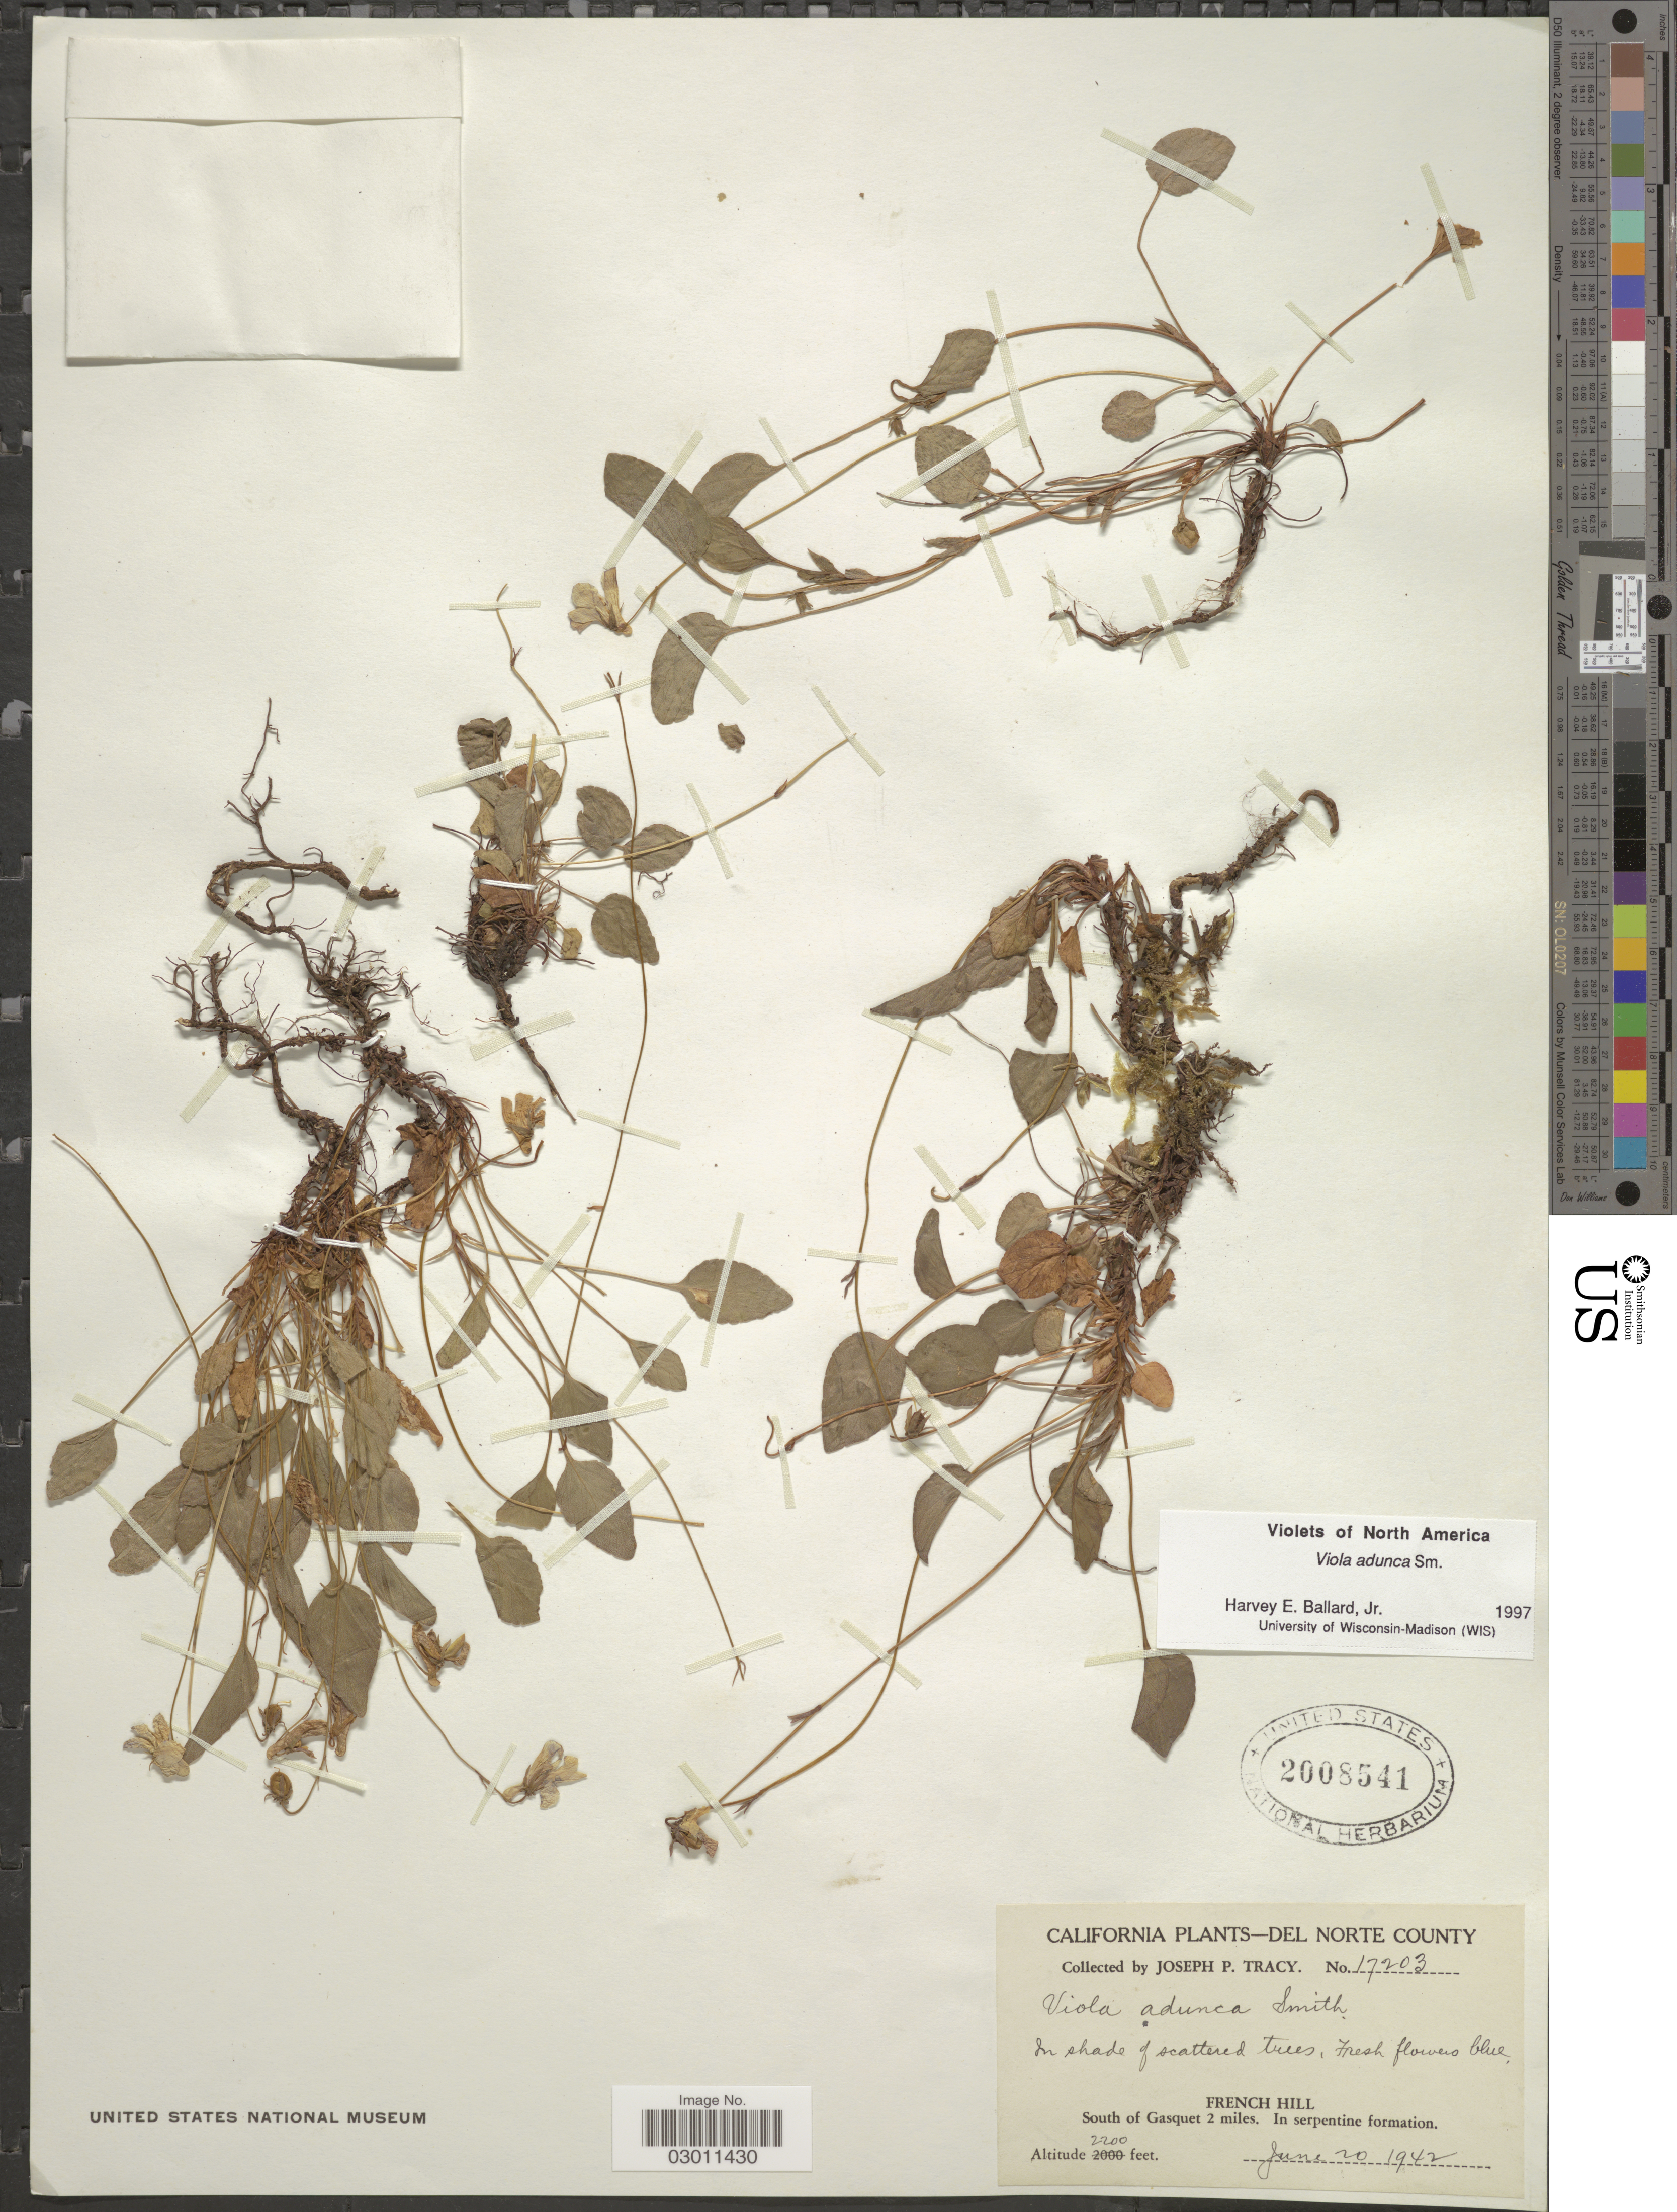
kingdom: Plantae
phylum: Tracheophyta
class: Magnoliopsida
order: Malpighiales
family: Violaceae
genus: Viola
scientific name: Viola adunca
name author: Sm.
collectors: J. Tracy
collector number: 17203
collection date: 1942-06-20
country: United States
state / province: California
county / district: Del Norte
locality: Del Norte County, French Hill, South of Gasquet 2 miles, In serpentine formation.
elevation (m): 671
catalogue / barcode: US 2008541